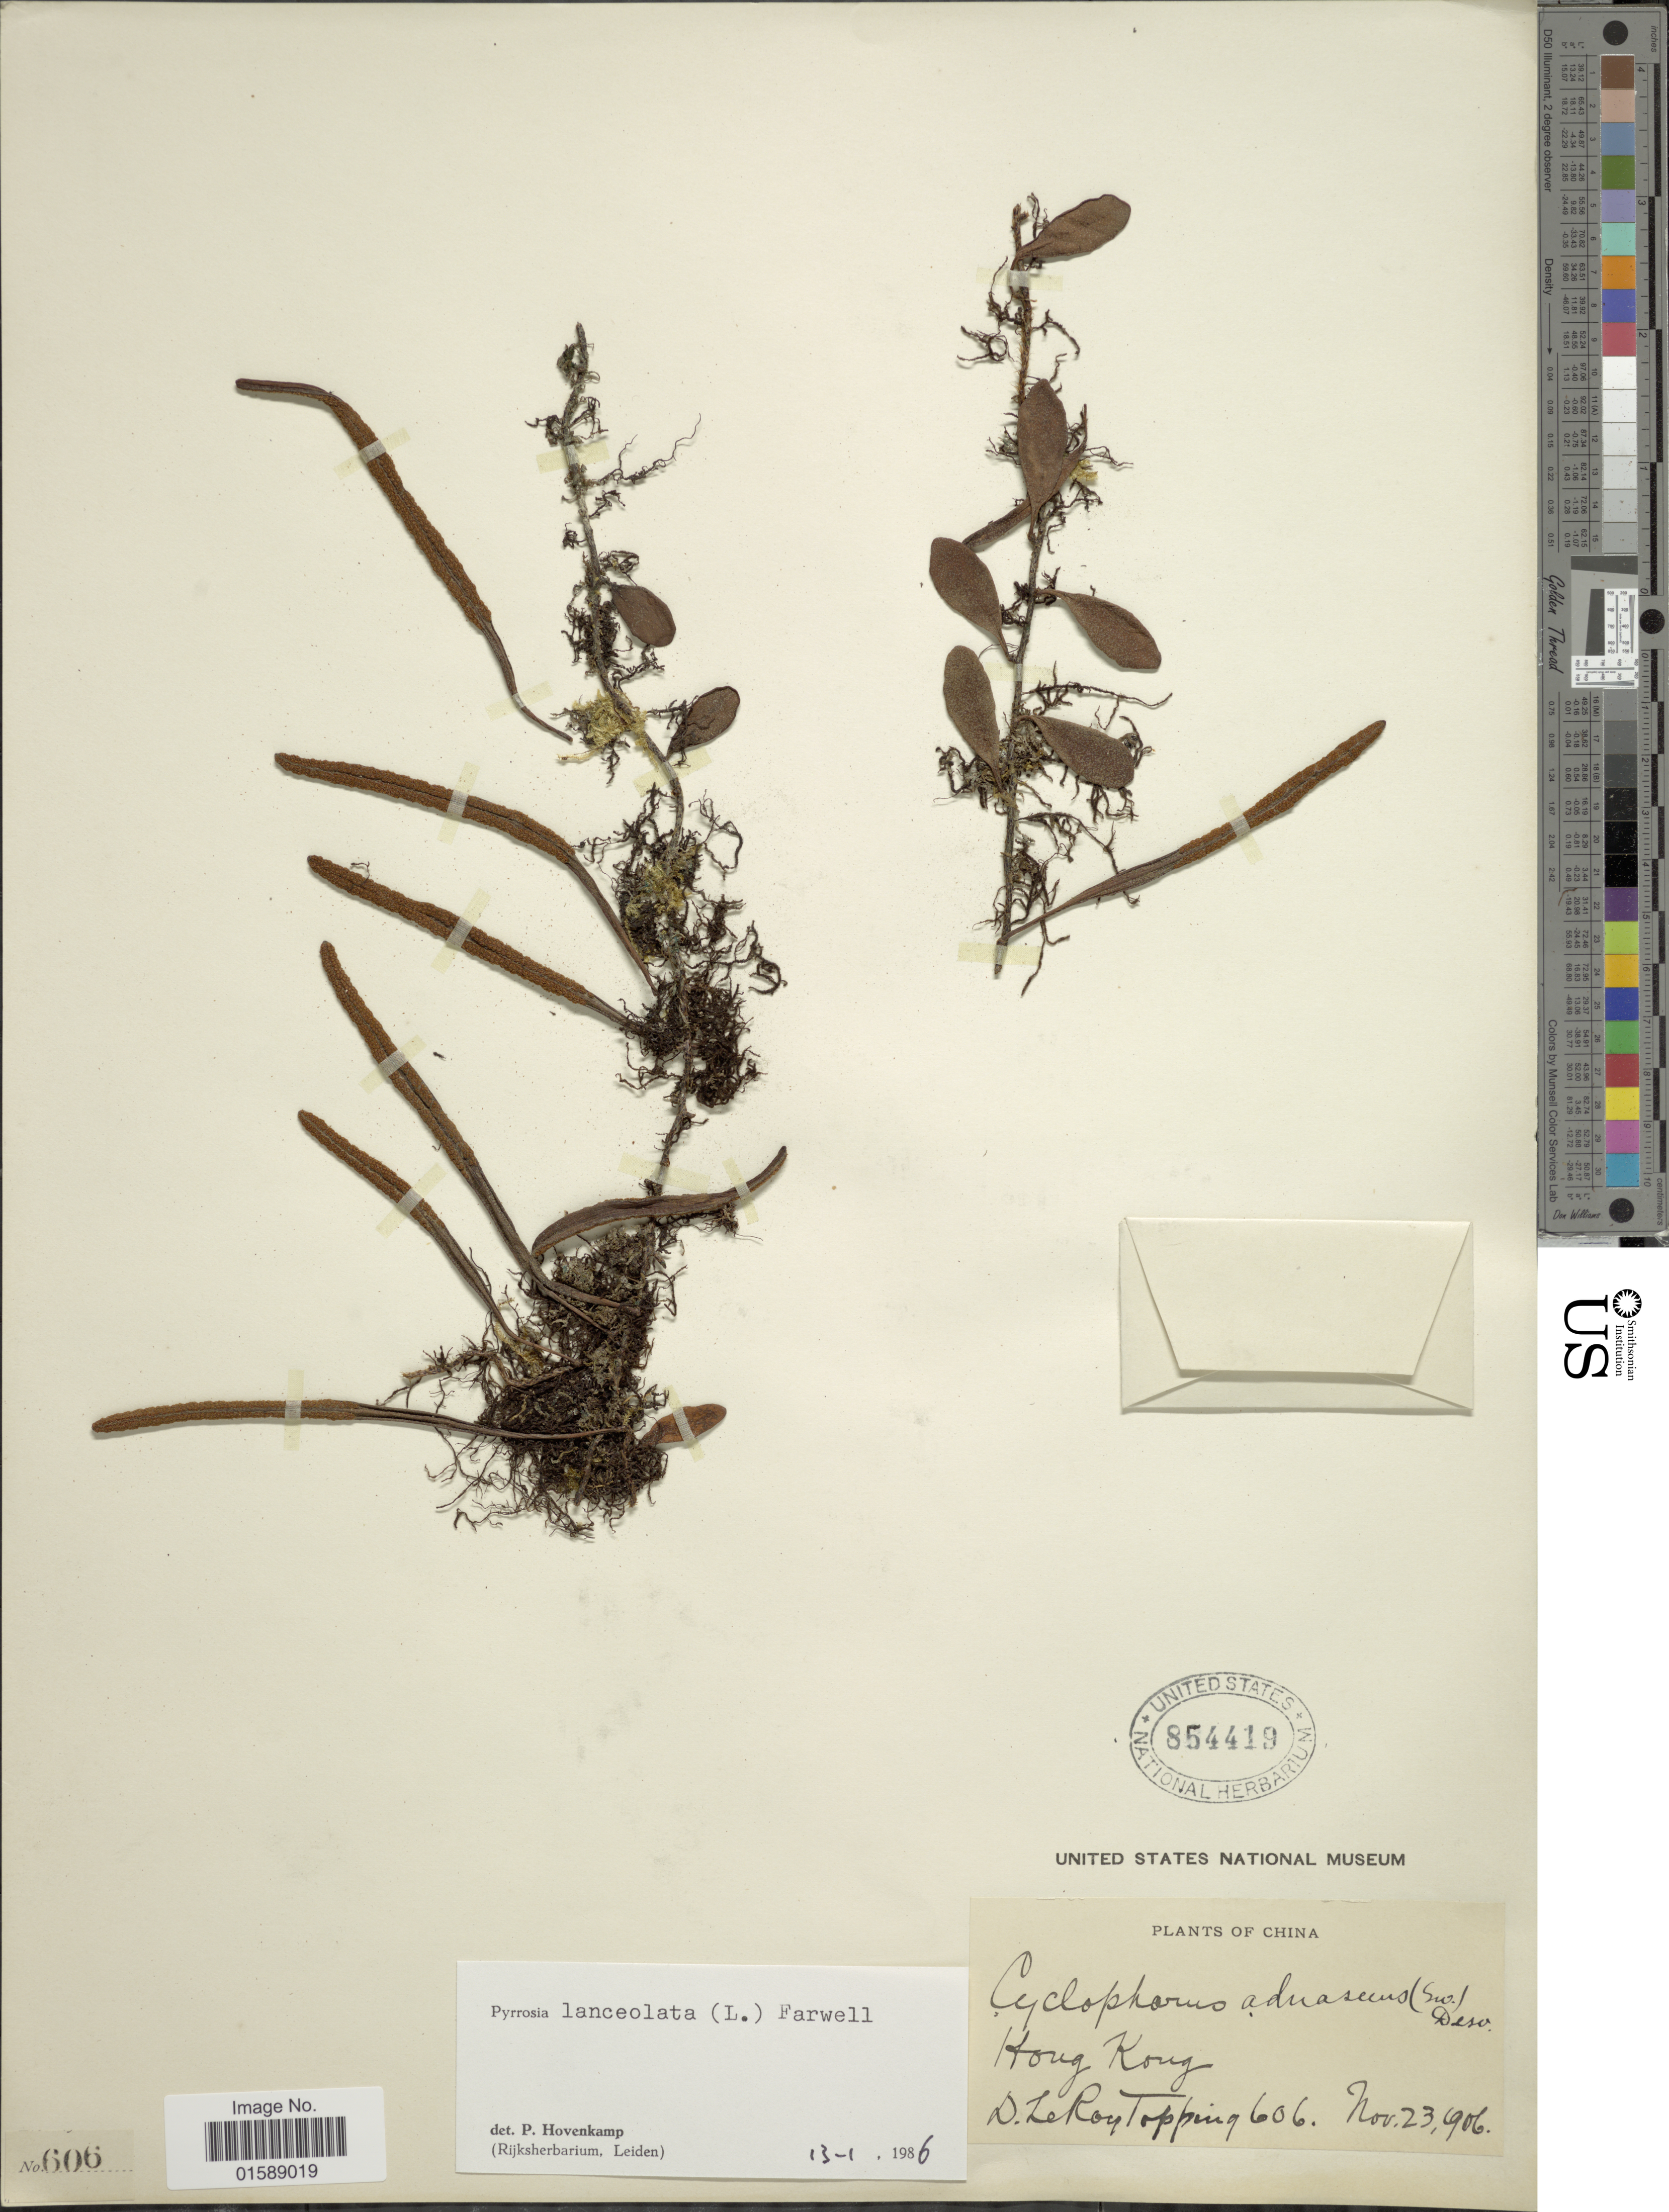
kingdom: Plantae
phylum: Tracheophyta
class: Polypodiopsida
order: Polypodiales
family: Polypodiaceae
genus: Pyrrosia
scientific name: Pyrrosia lanceolata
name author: (L.) Farw.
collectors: D. L. Topping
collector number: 606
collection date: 1906-11-23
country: China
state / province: Hong Kong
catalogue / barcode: US 854419